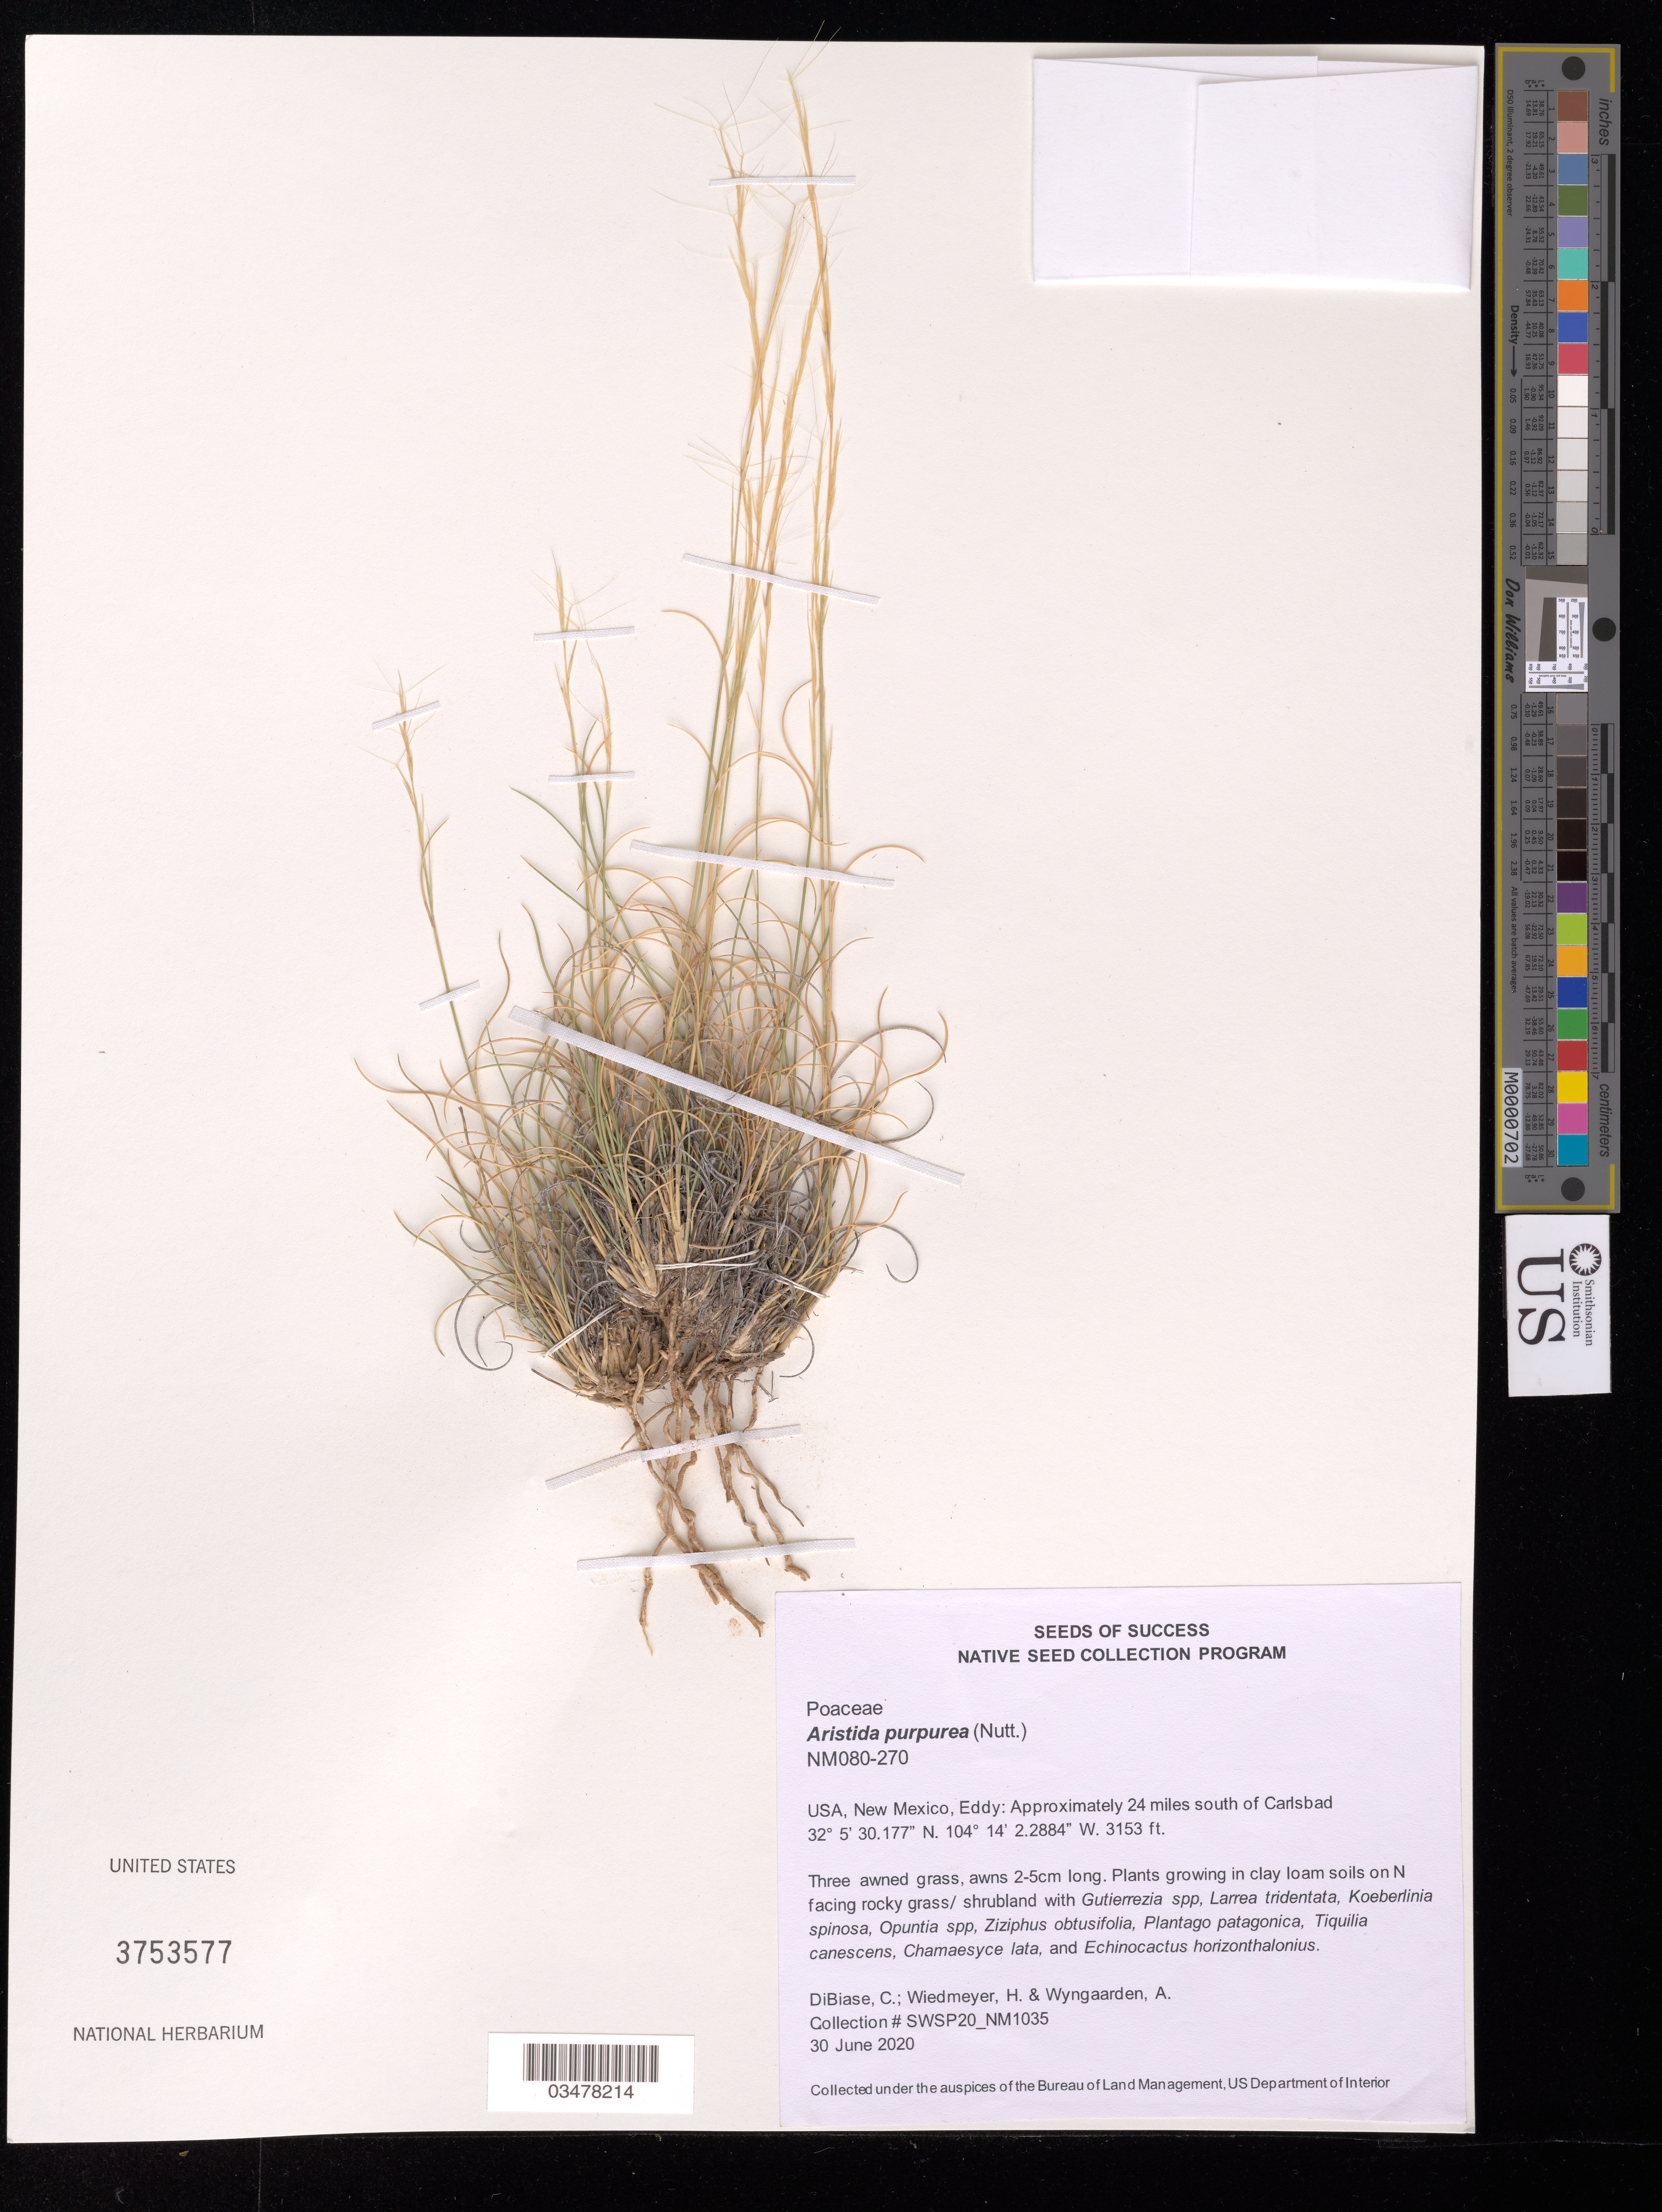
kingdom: Plantae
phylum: Tracheophyta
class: Liliopsida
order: Poales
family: Poaceae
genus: Aristida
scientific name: Aristida purpurea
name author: Nutt.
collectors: C. DiBiase, H. Wiedmeyer & A. Wyngaarden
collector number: NM080-270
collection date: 2020-06-30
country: United States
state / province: New Mexico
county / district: Eddy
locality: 24 mi. S of Carlsbad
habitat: Clay loam soils. Grass/shrubland. With Gutierrezia sp., Larrea tridentata, Opuntia sp., etc.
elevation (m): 961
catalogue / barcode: US 3753577